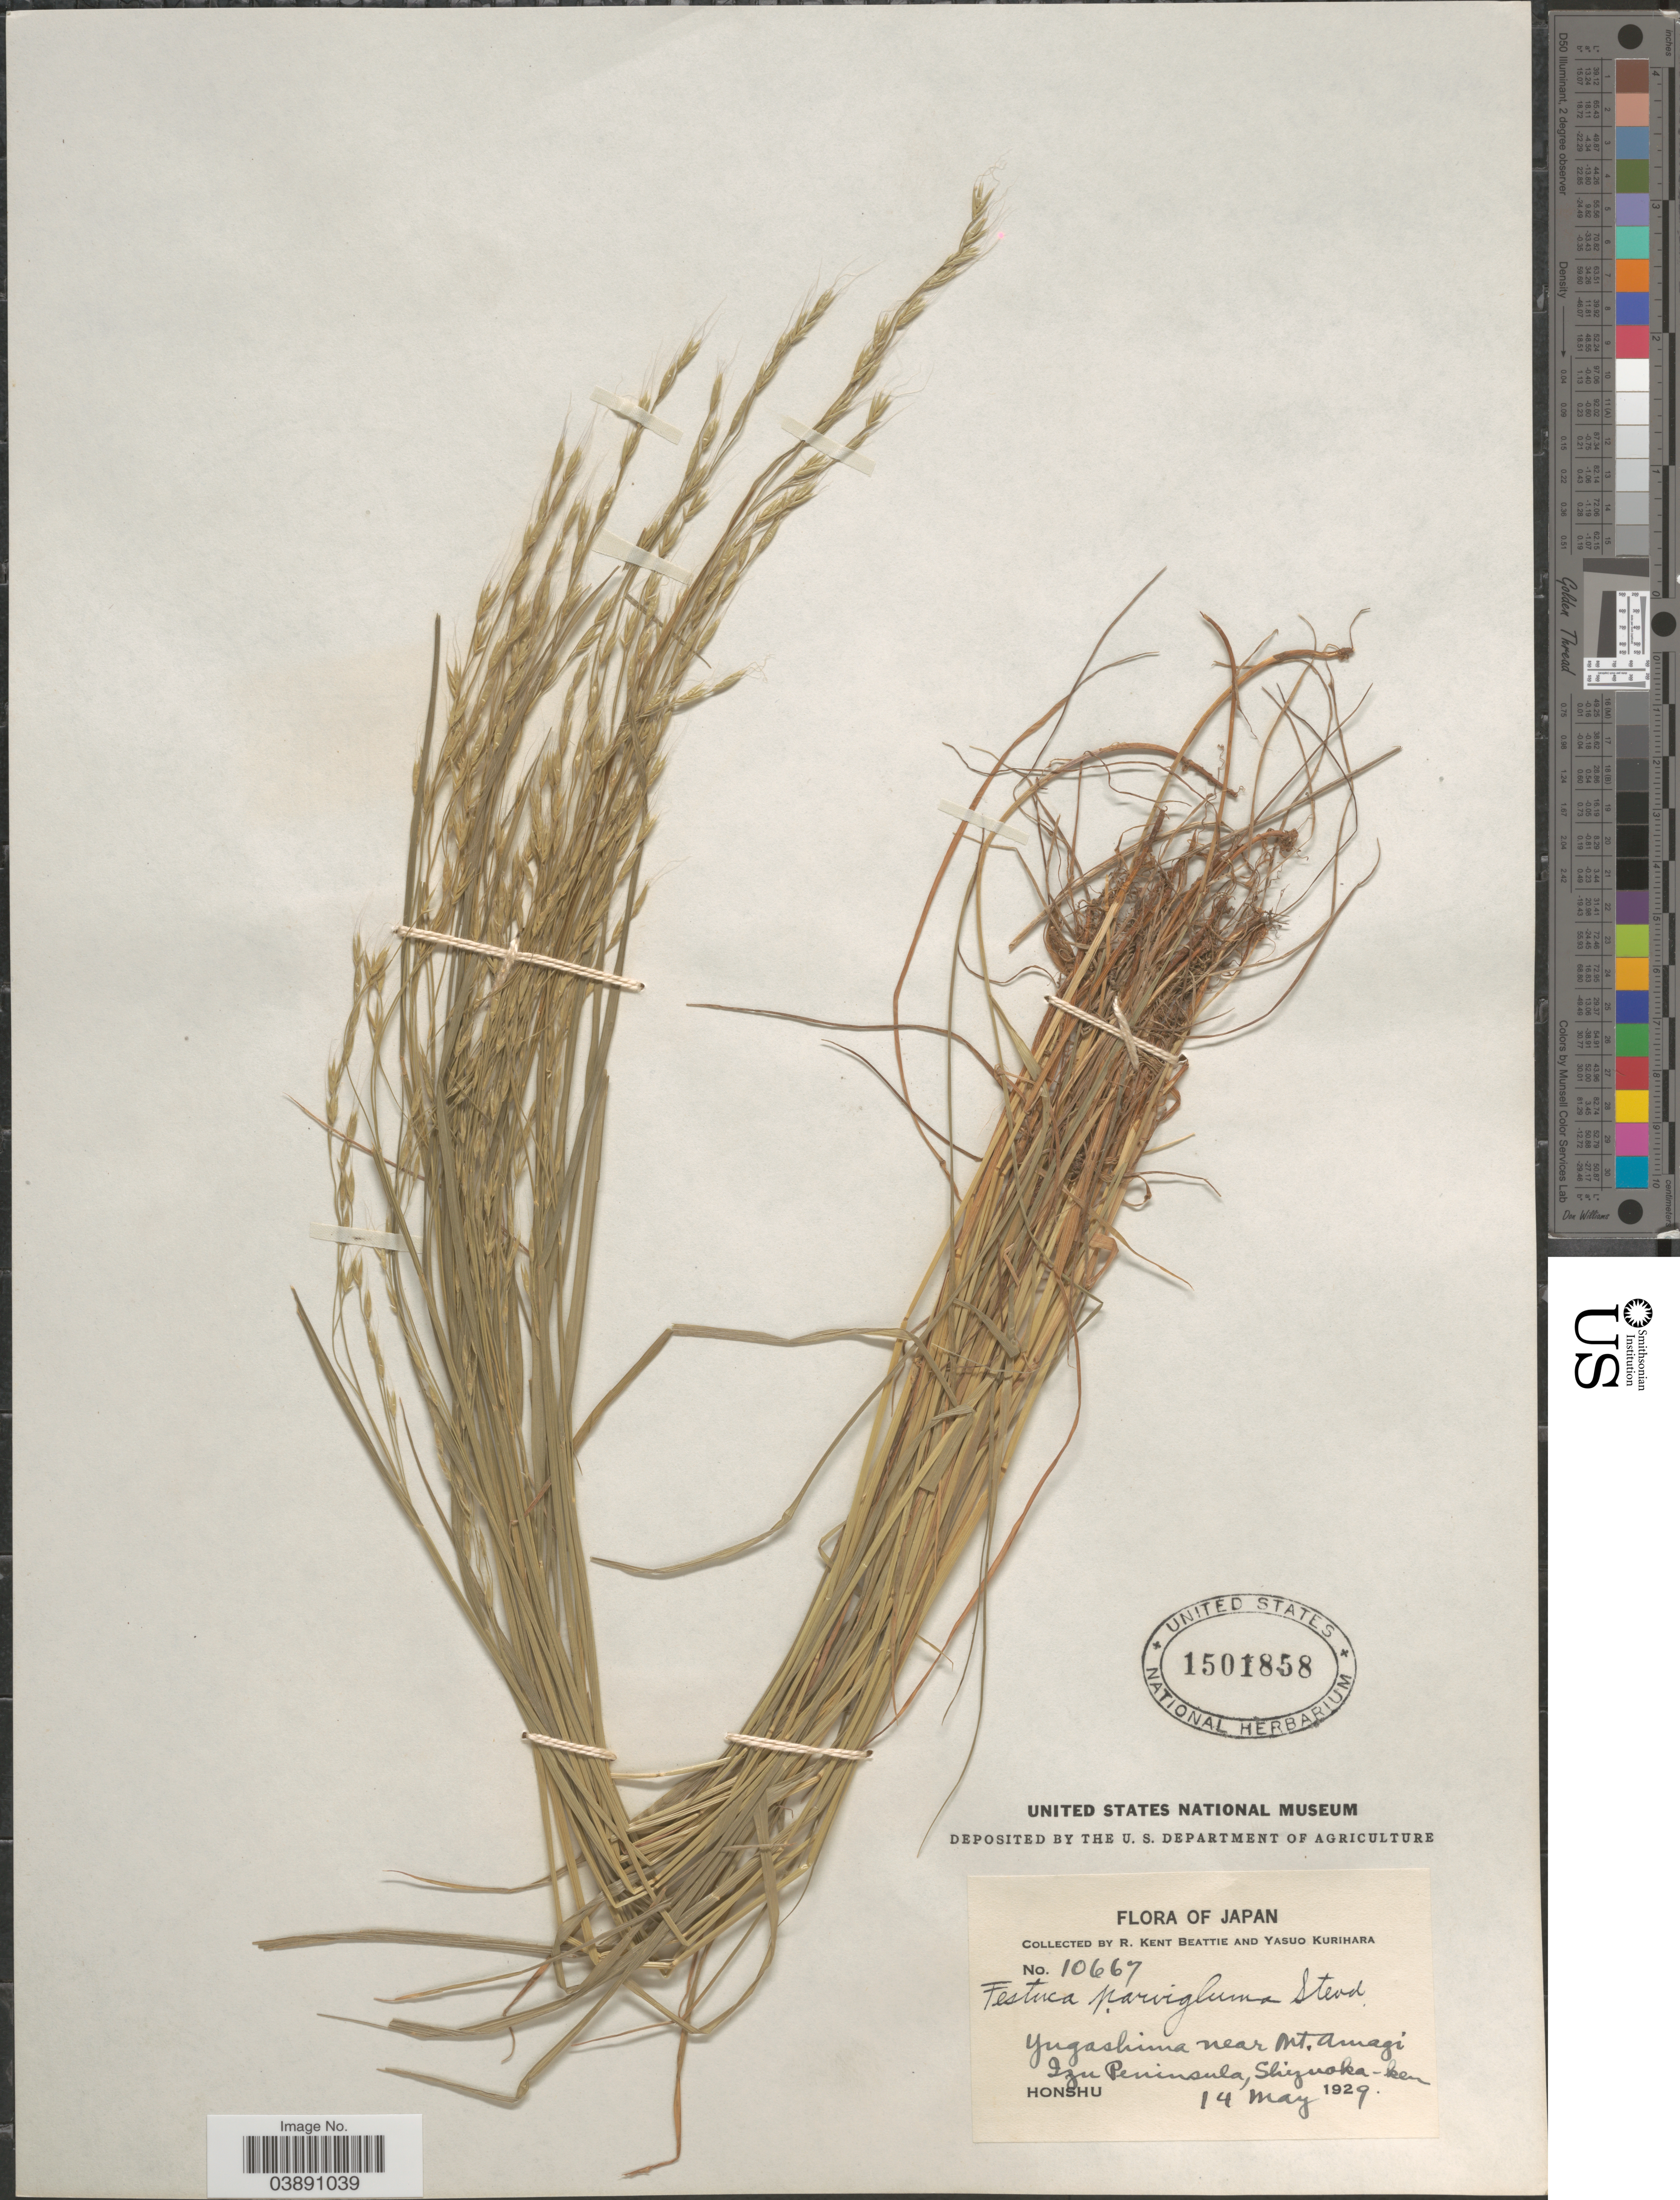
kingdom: Plantae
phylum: Tracheophyta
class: Liliopsida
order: Poales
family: Poaceae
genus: Festuca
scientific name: Festuca parvigluma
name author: Steud.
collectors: R. K. Beattie & Y. Kurihara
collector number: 10667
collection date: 1929-05-14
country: Japan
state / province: Sizuoka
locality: Yugashima near Mt. Amagi. Izu Peninsula, Shizuoka-ken. Honshu.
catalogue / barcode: US 1501858